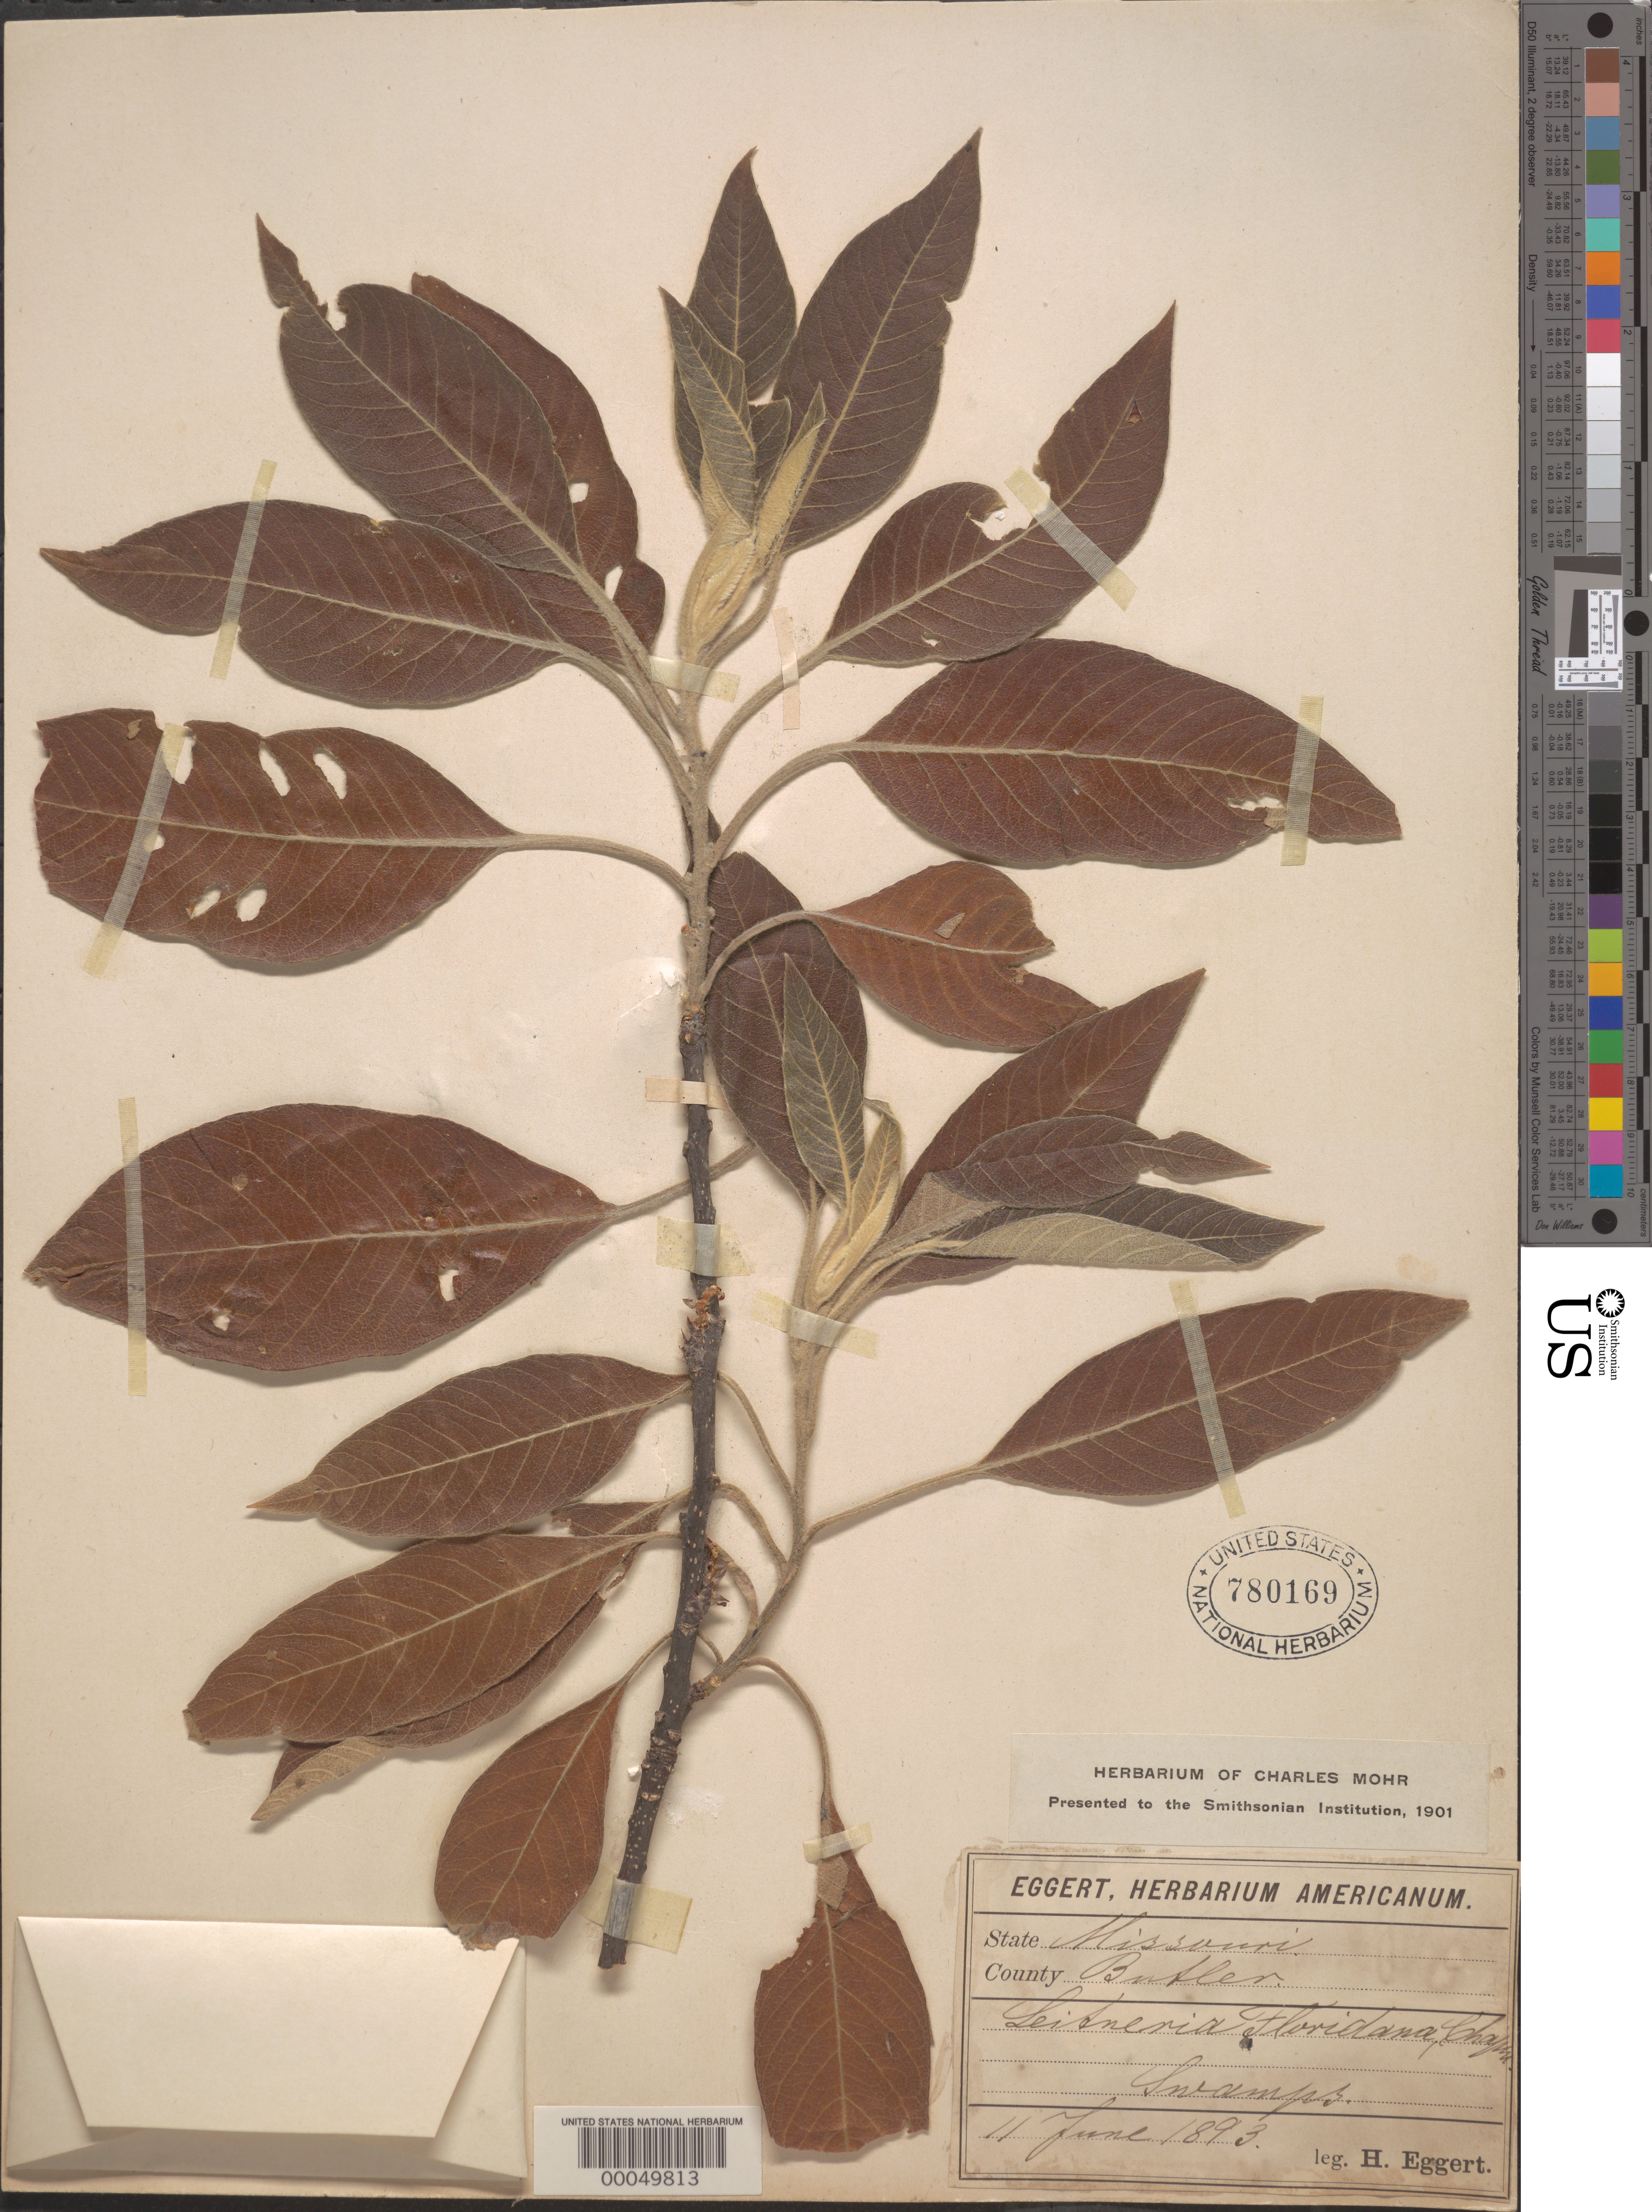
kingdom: Plantae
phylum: Tracheophyta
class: Magnoliopsida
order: Sapindales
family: Simaroubaceae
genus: Leitneria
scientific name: Leitneria floridana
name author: Chapm.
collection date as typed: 11 Jun 1893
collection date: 1893-06-11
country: United States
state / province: Missouri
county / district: Butler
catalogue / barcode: US 780169